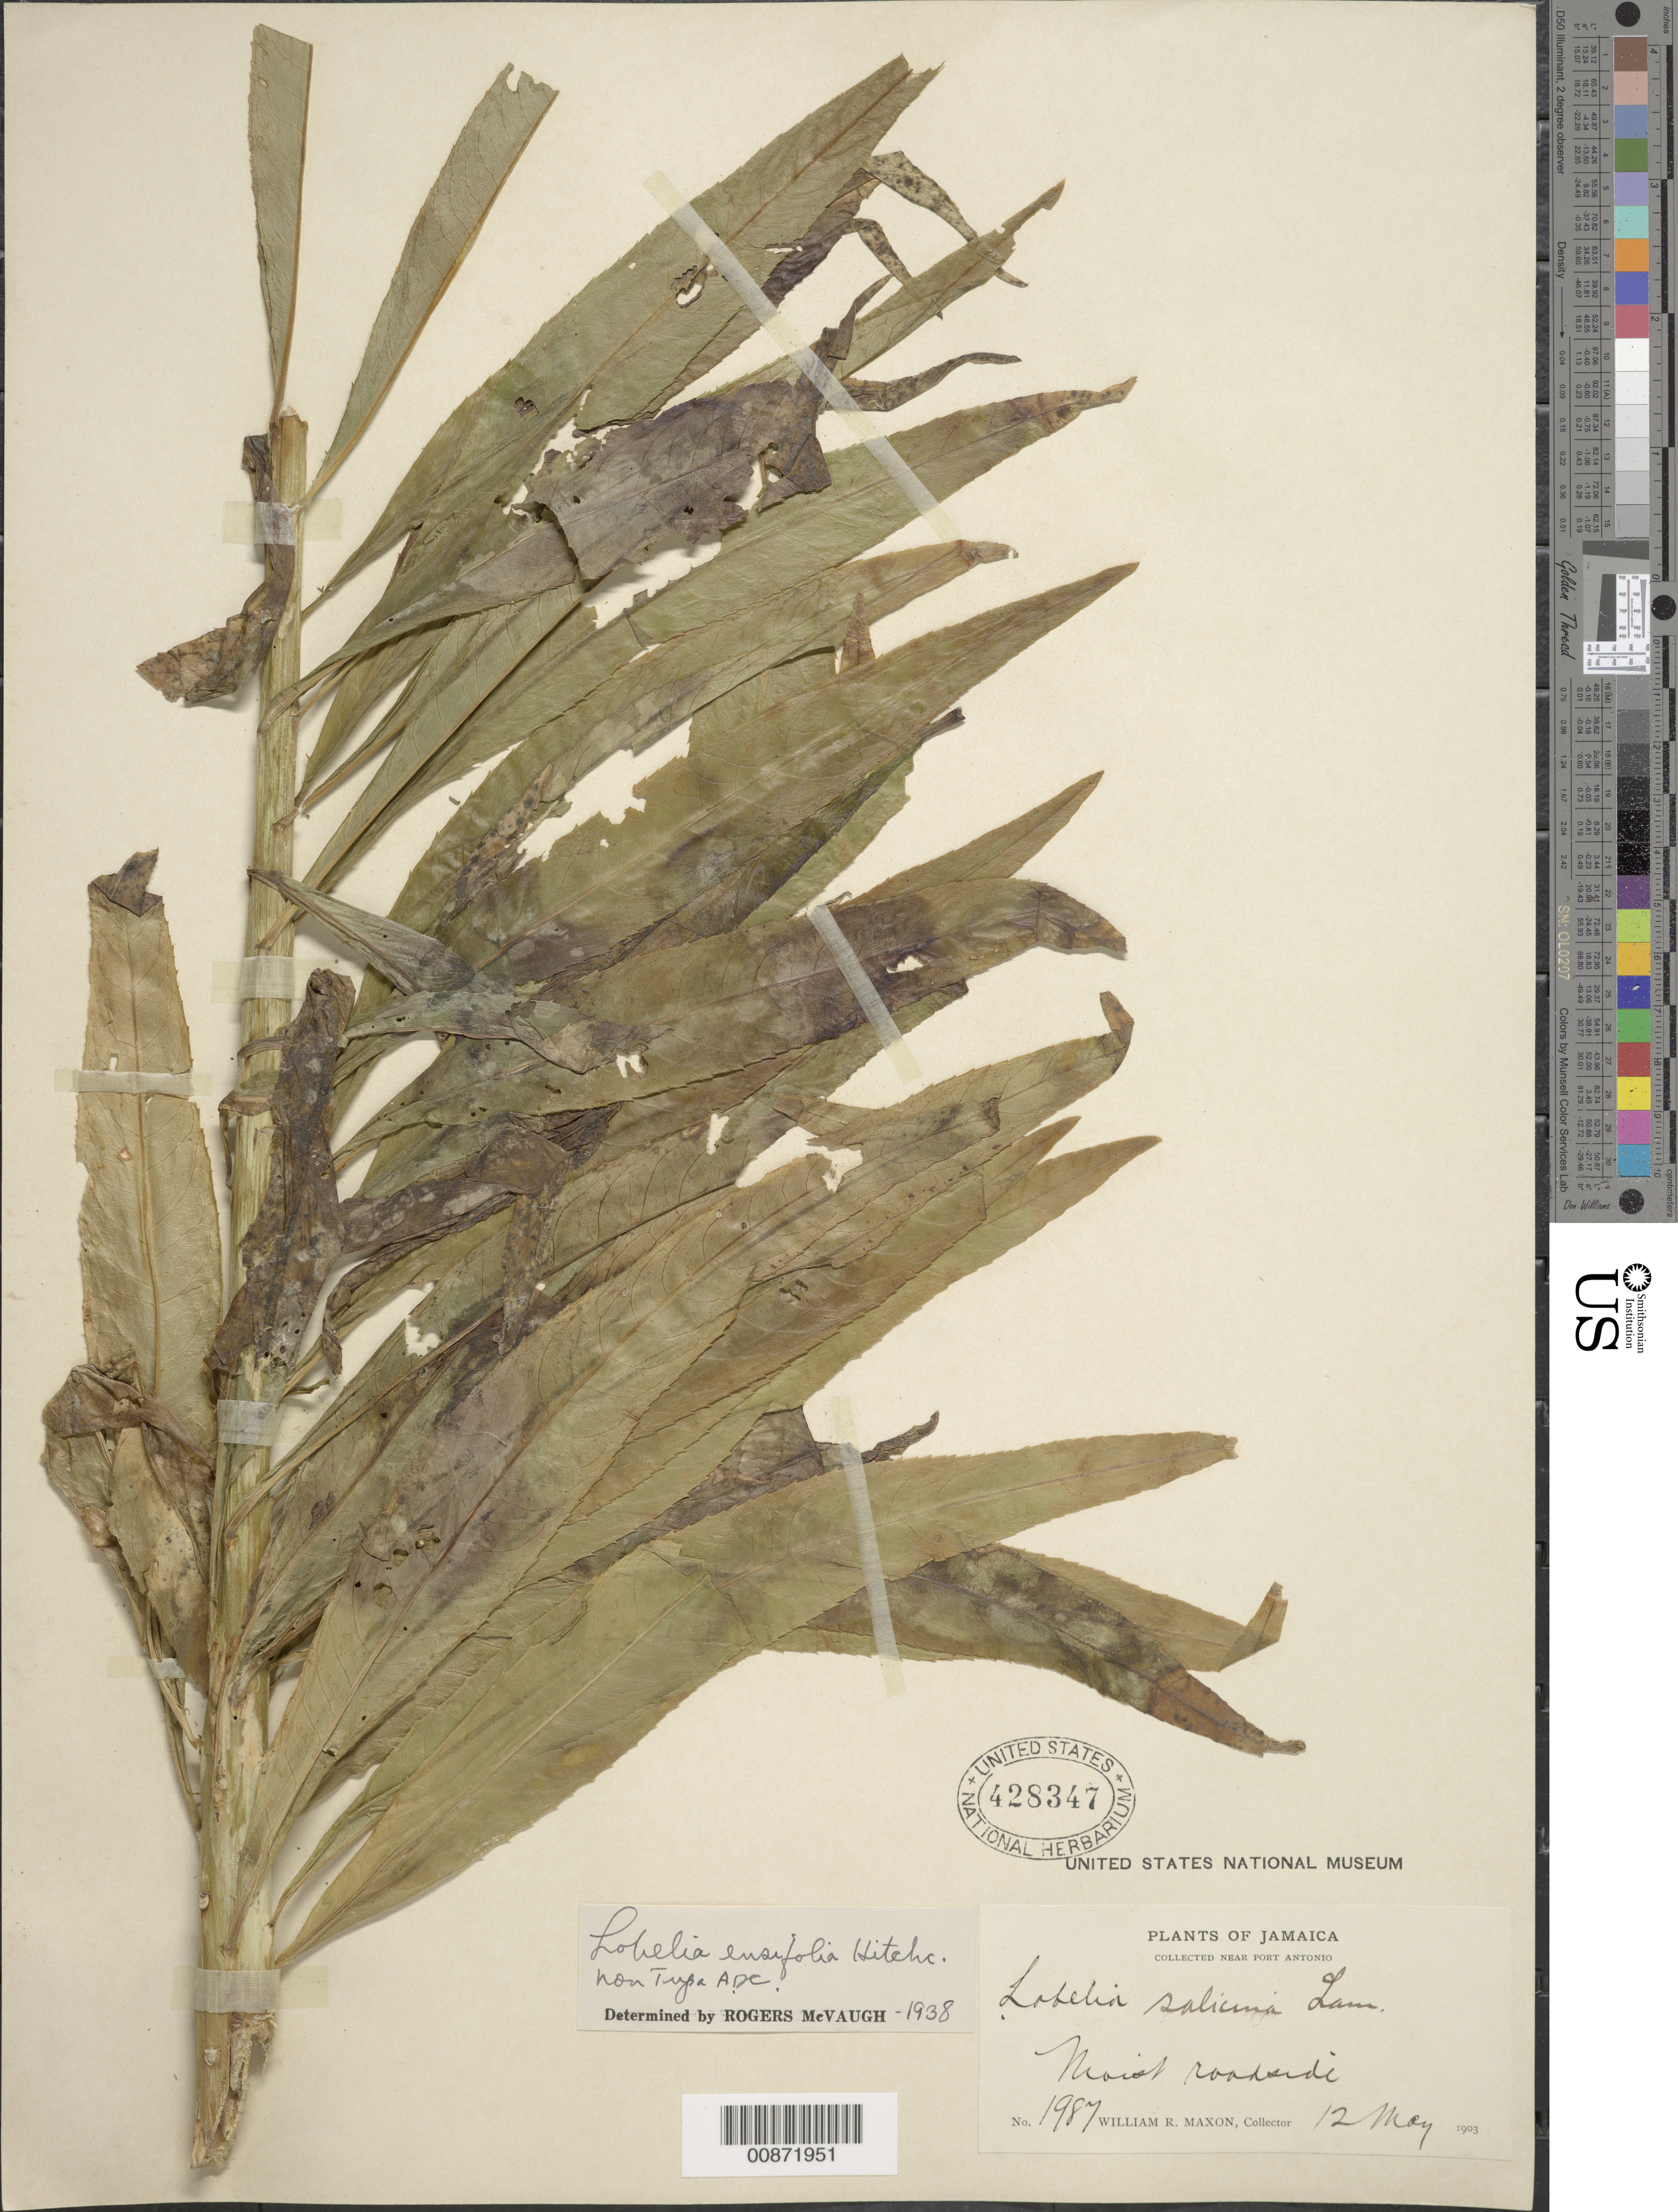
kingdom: Plantae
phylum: Tracheophyta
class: Magnoliopsida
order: Asterales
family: Campanulaceae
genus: Lobelia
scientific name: Lobelia sp.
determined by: McVaugh, R.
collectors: W. R. Maxon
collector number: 1987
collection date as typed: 12 May 1903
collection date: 1903-05-12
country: Jamaica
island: Jamaica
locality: Port Antonio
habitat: Moist roadside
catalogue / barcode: US 428347